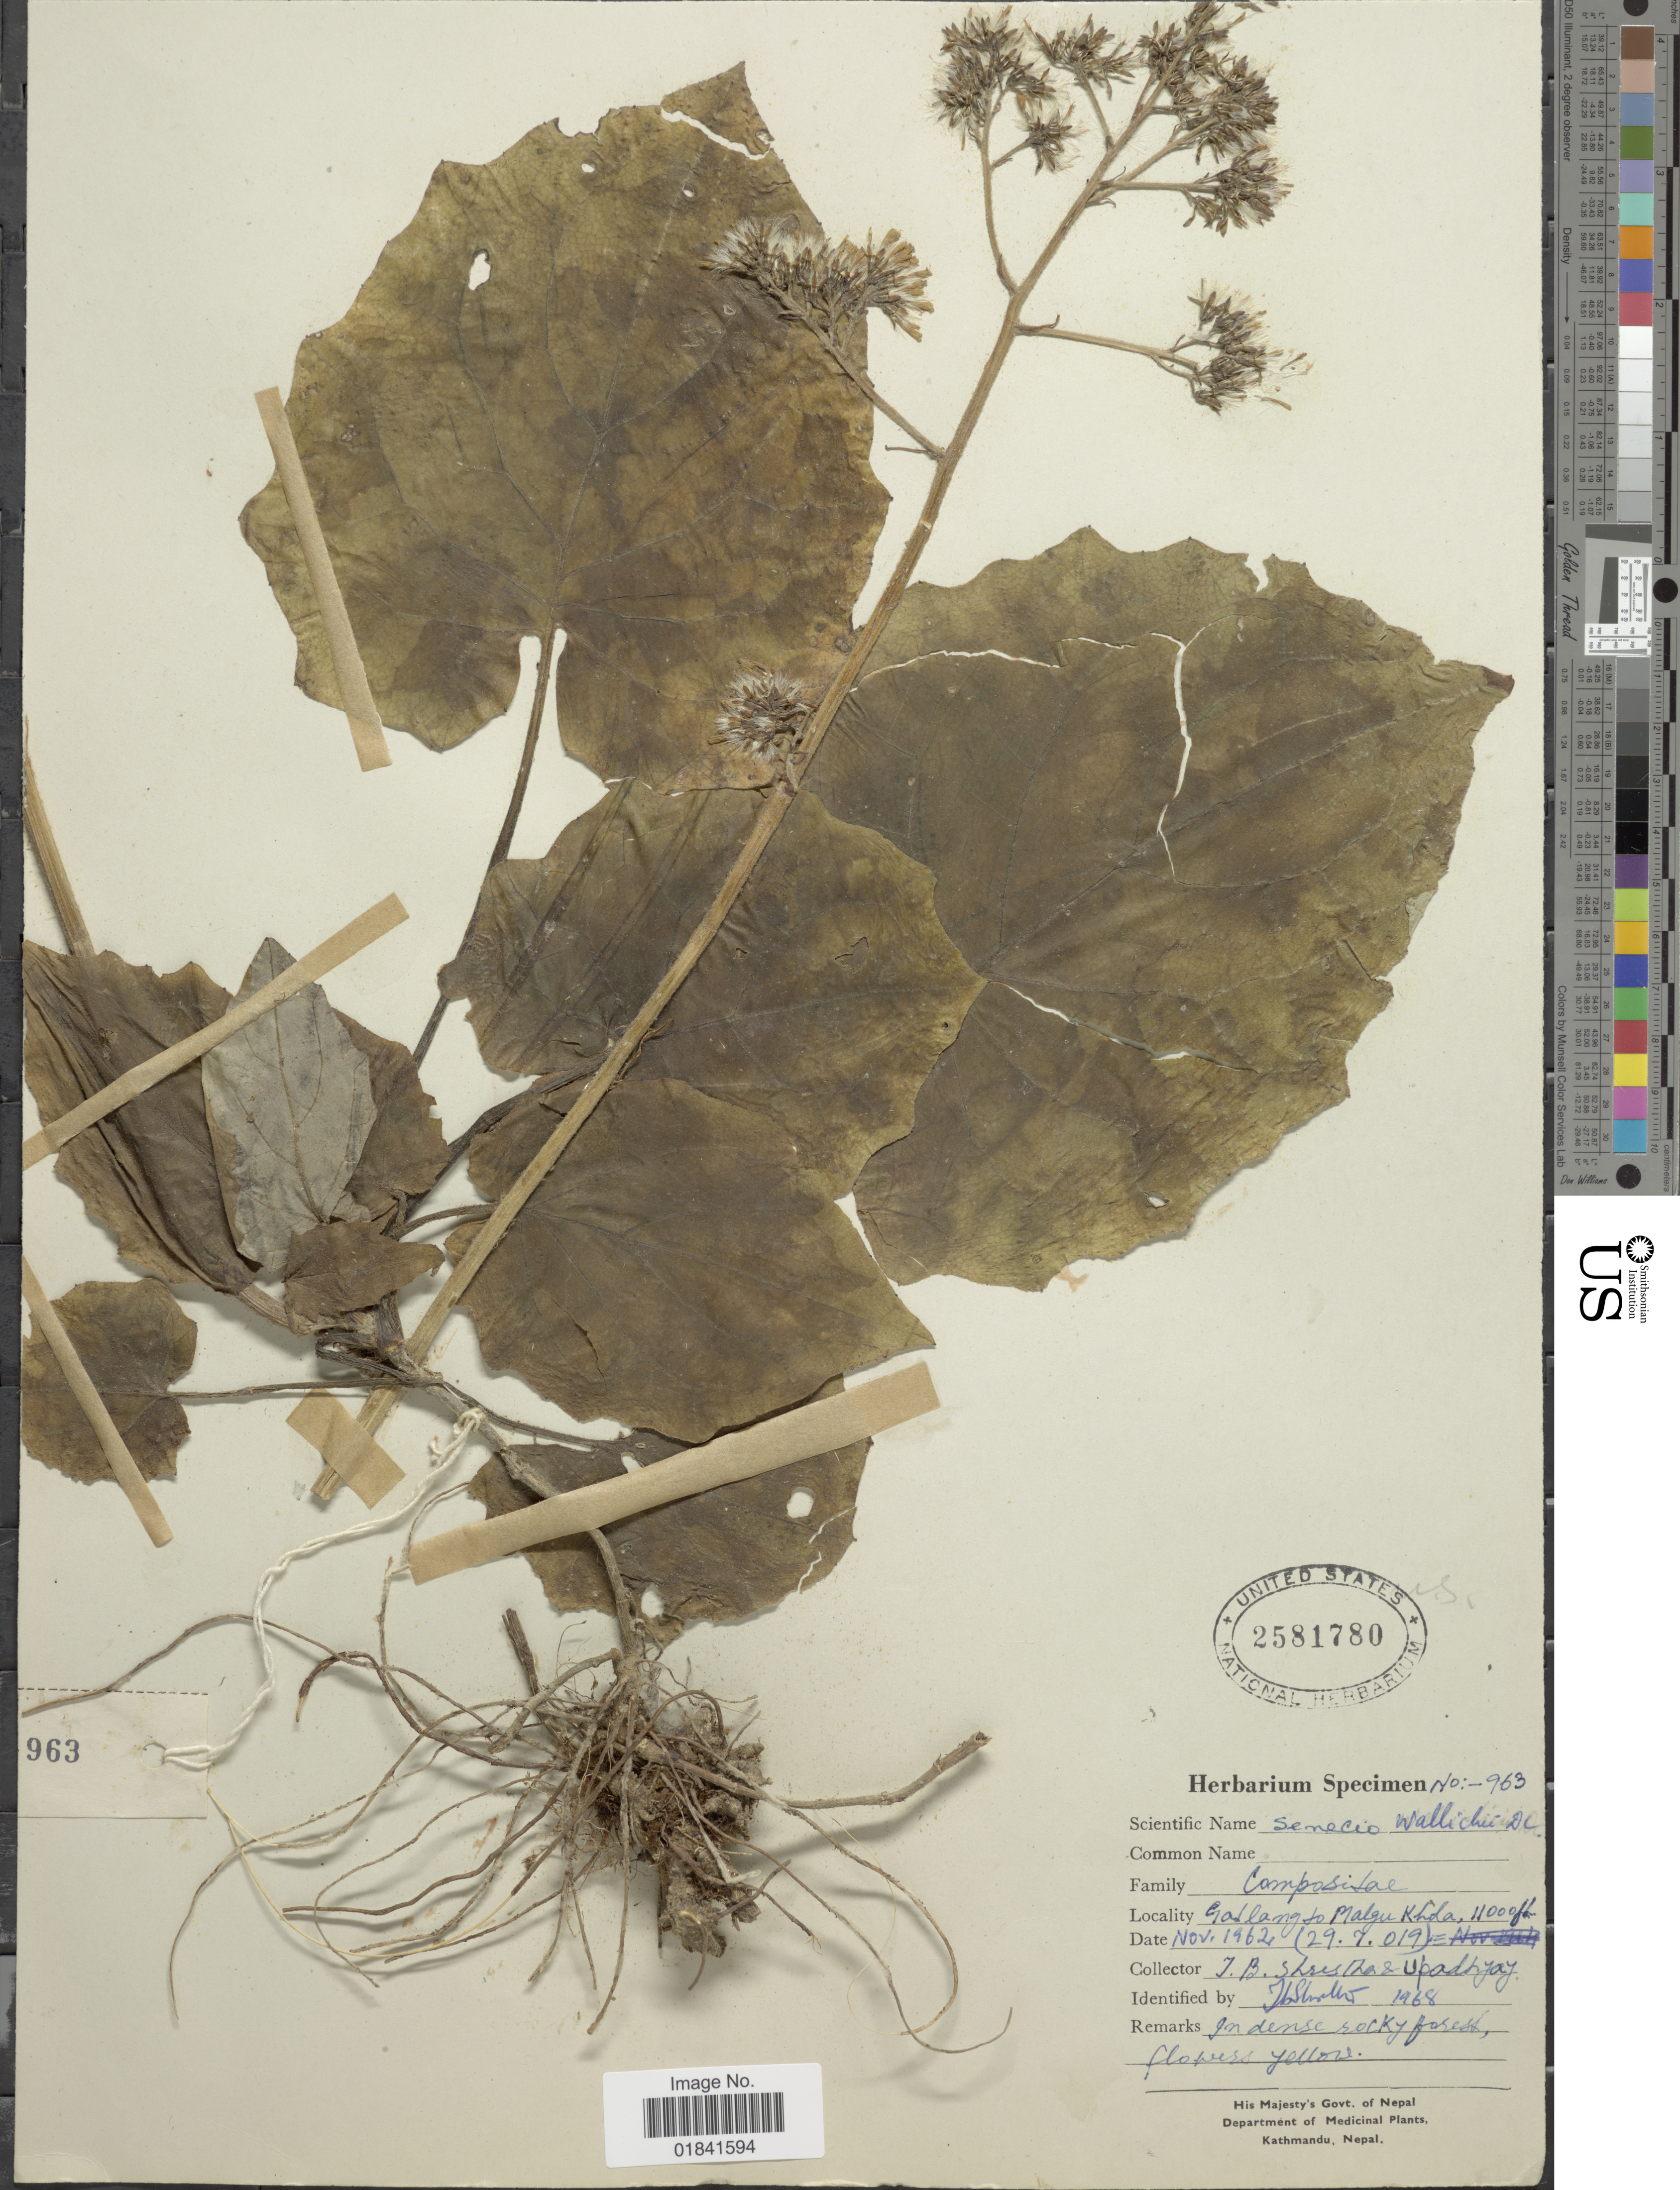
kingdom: Plantae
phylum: Tracheophyta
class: Magnoliopsida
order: Asterales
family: Asteraceae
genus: Senecio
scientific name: Senecio wallichii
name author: DC.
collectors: T. B. Shrestha & Upadhyay, --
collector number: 963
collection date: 1962-11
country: Nepal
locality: Gavlang to Malgu Khola [interpreted]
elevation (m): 3353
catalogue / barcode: US 2581780